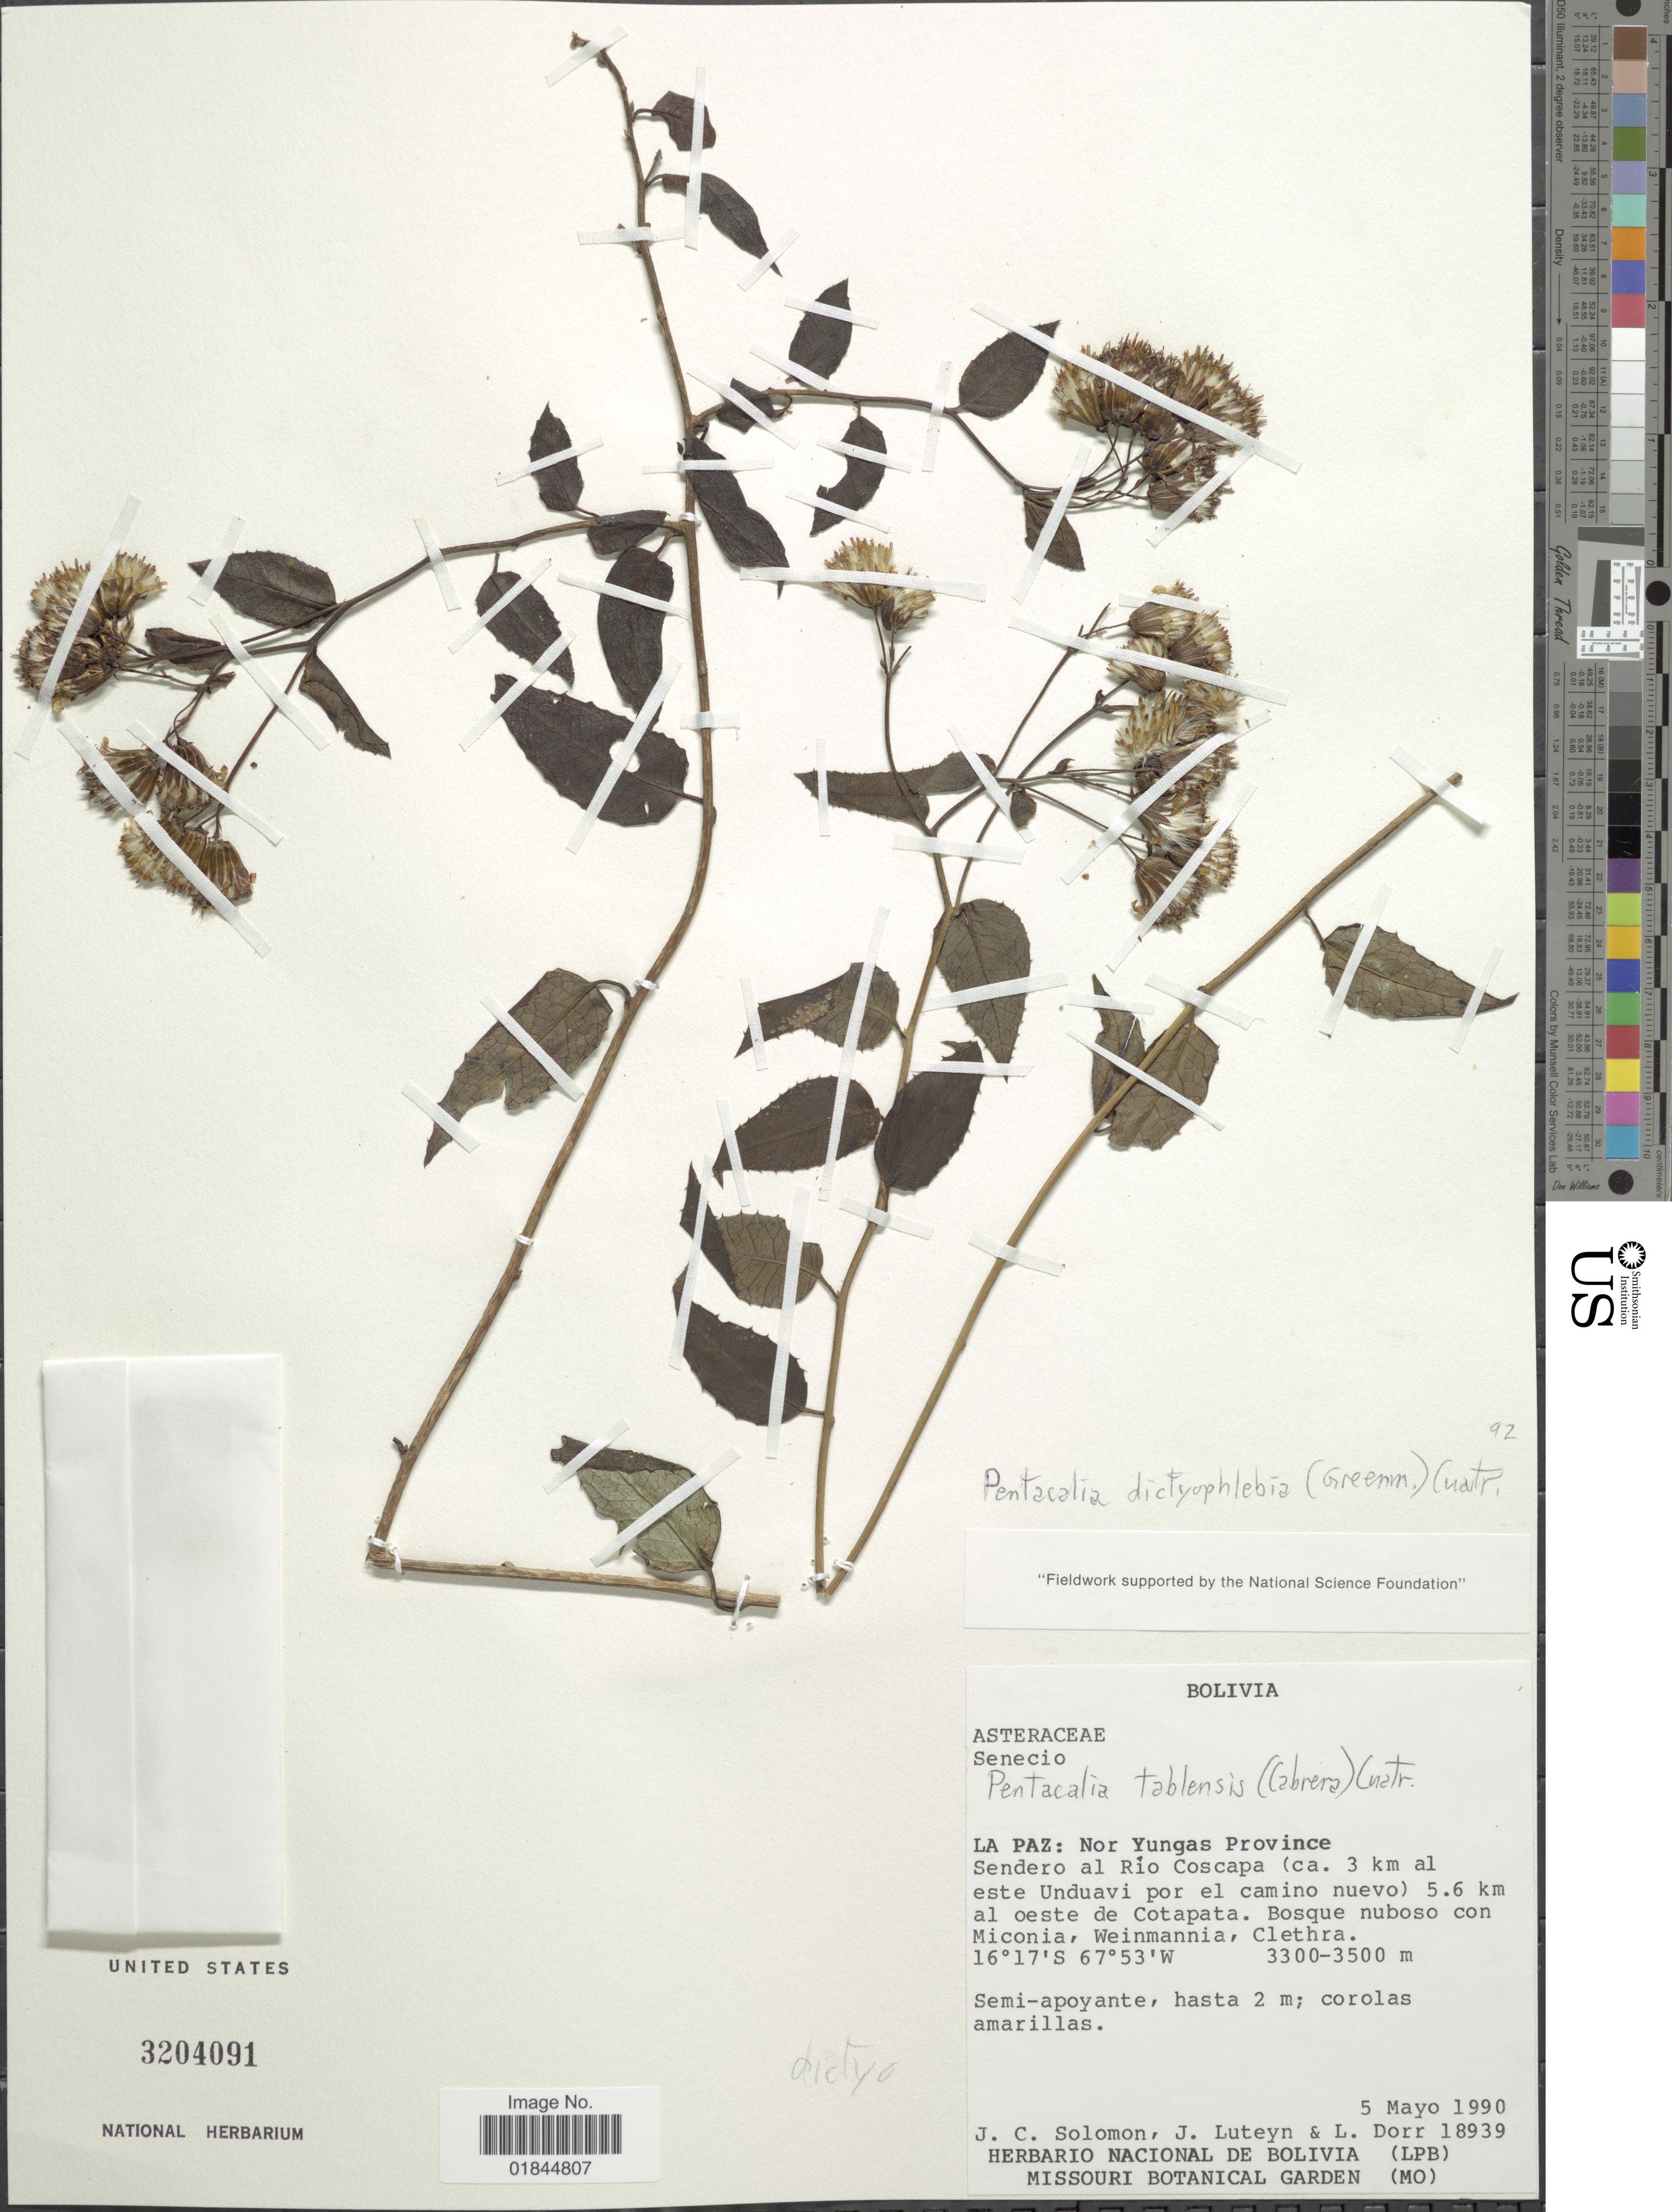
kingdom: Plantae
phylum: Tracheophyta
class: Magnoliopsida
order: Asterales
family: Asteraceae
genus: Pentacalia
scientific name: Pentacalia dictyophlebia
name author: (Greenm.) Cuatrec.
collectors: J. C. Solomon, J. L. Luteyn & L. J. Dorr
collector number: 18939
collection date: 1990-05-05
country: Bolivia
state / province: La Paz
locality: La Paz: Nor Yungas Province. Sendero al Rio Coscapa (ca. 3 km al este Unduavi por el camino nuevo) 5.6 km al oeste de Cotapata.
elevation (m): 3300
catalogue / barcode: US 3204091